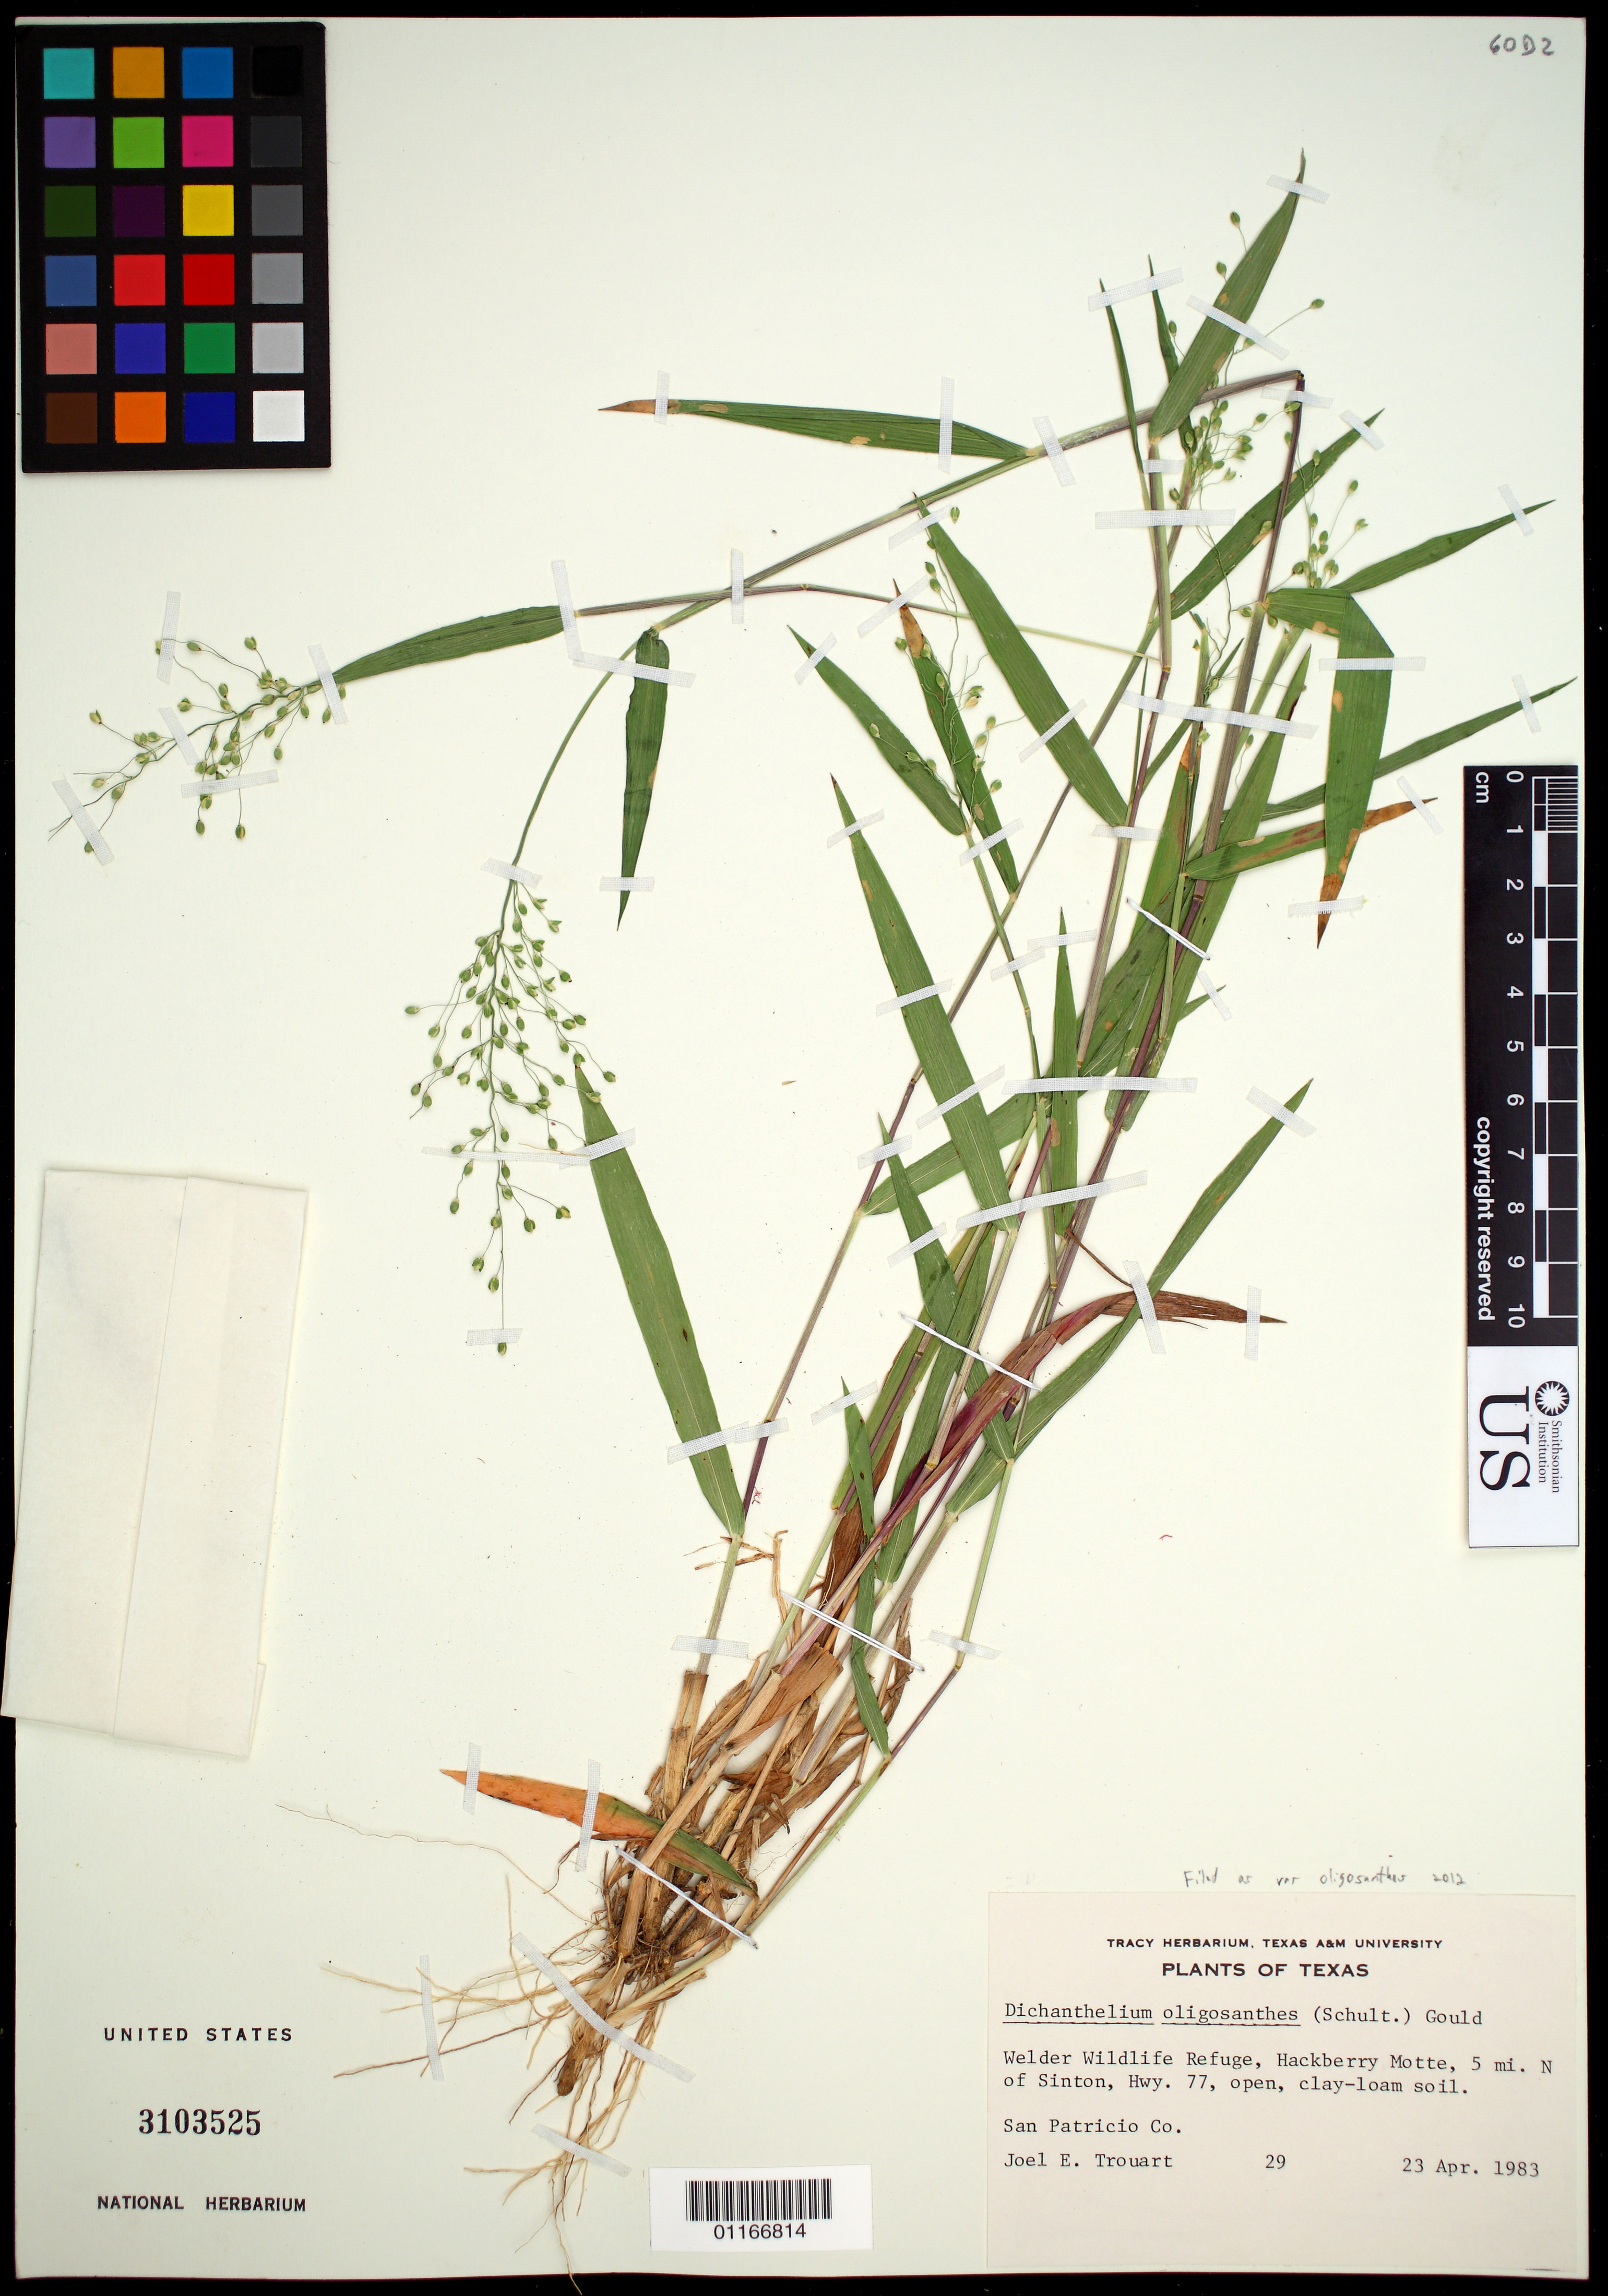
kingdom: Plantae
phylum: Tracheophyta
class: Liliopsida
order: Poales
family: Poaceae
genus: Dichanthelium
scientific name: Dichanthelium oligosanthes var. oligosanthes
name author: (Schult.) Gould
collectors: J. Trouart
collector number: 29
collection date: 1983-04-23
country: United States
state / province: Texas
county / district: San Patricio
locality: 5 miles N of Sinton, Highway 77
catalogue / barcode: US 3103525